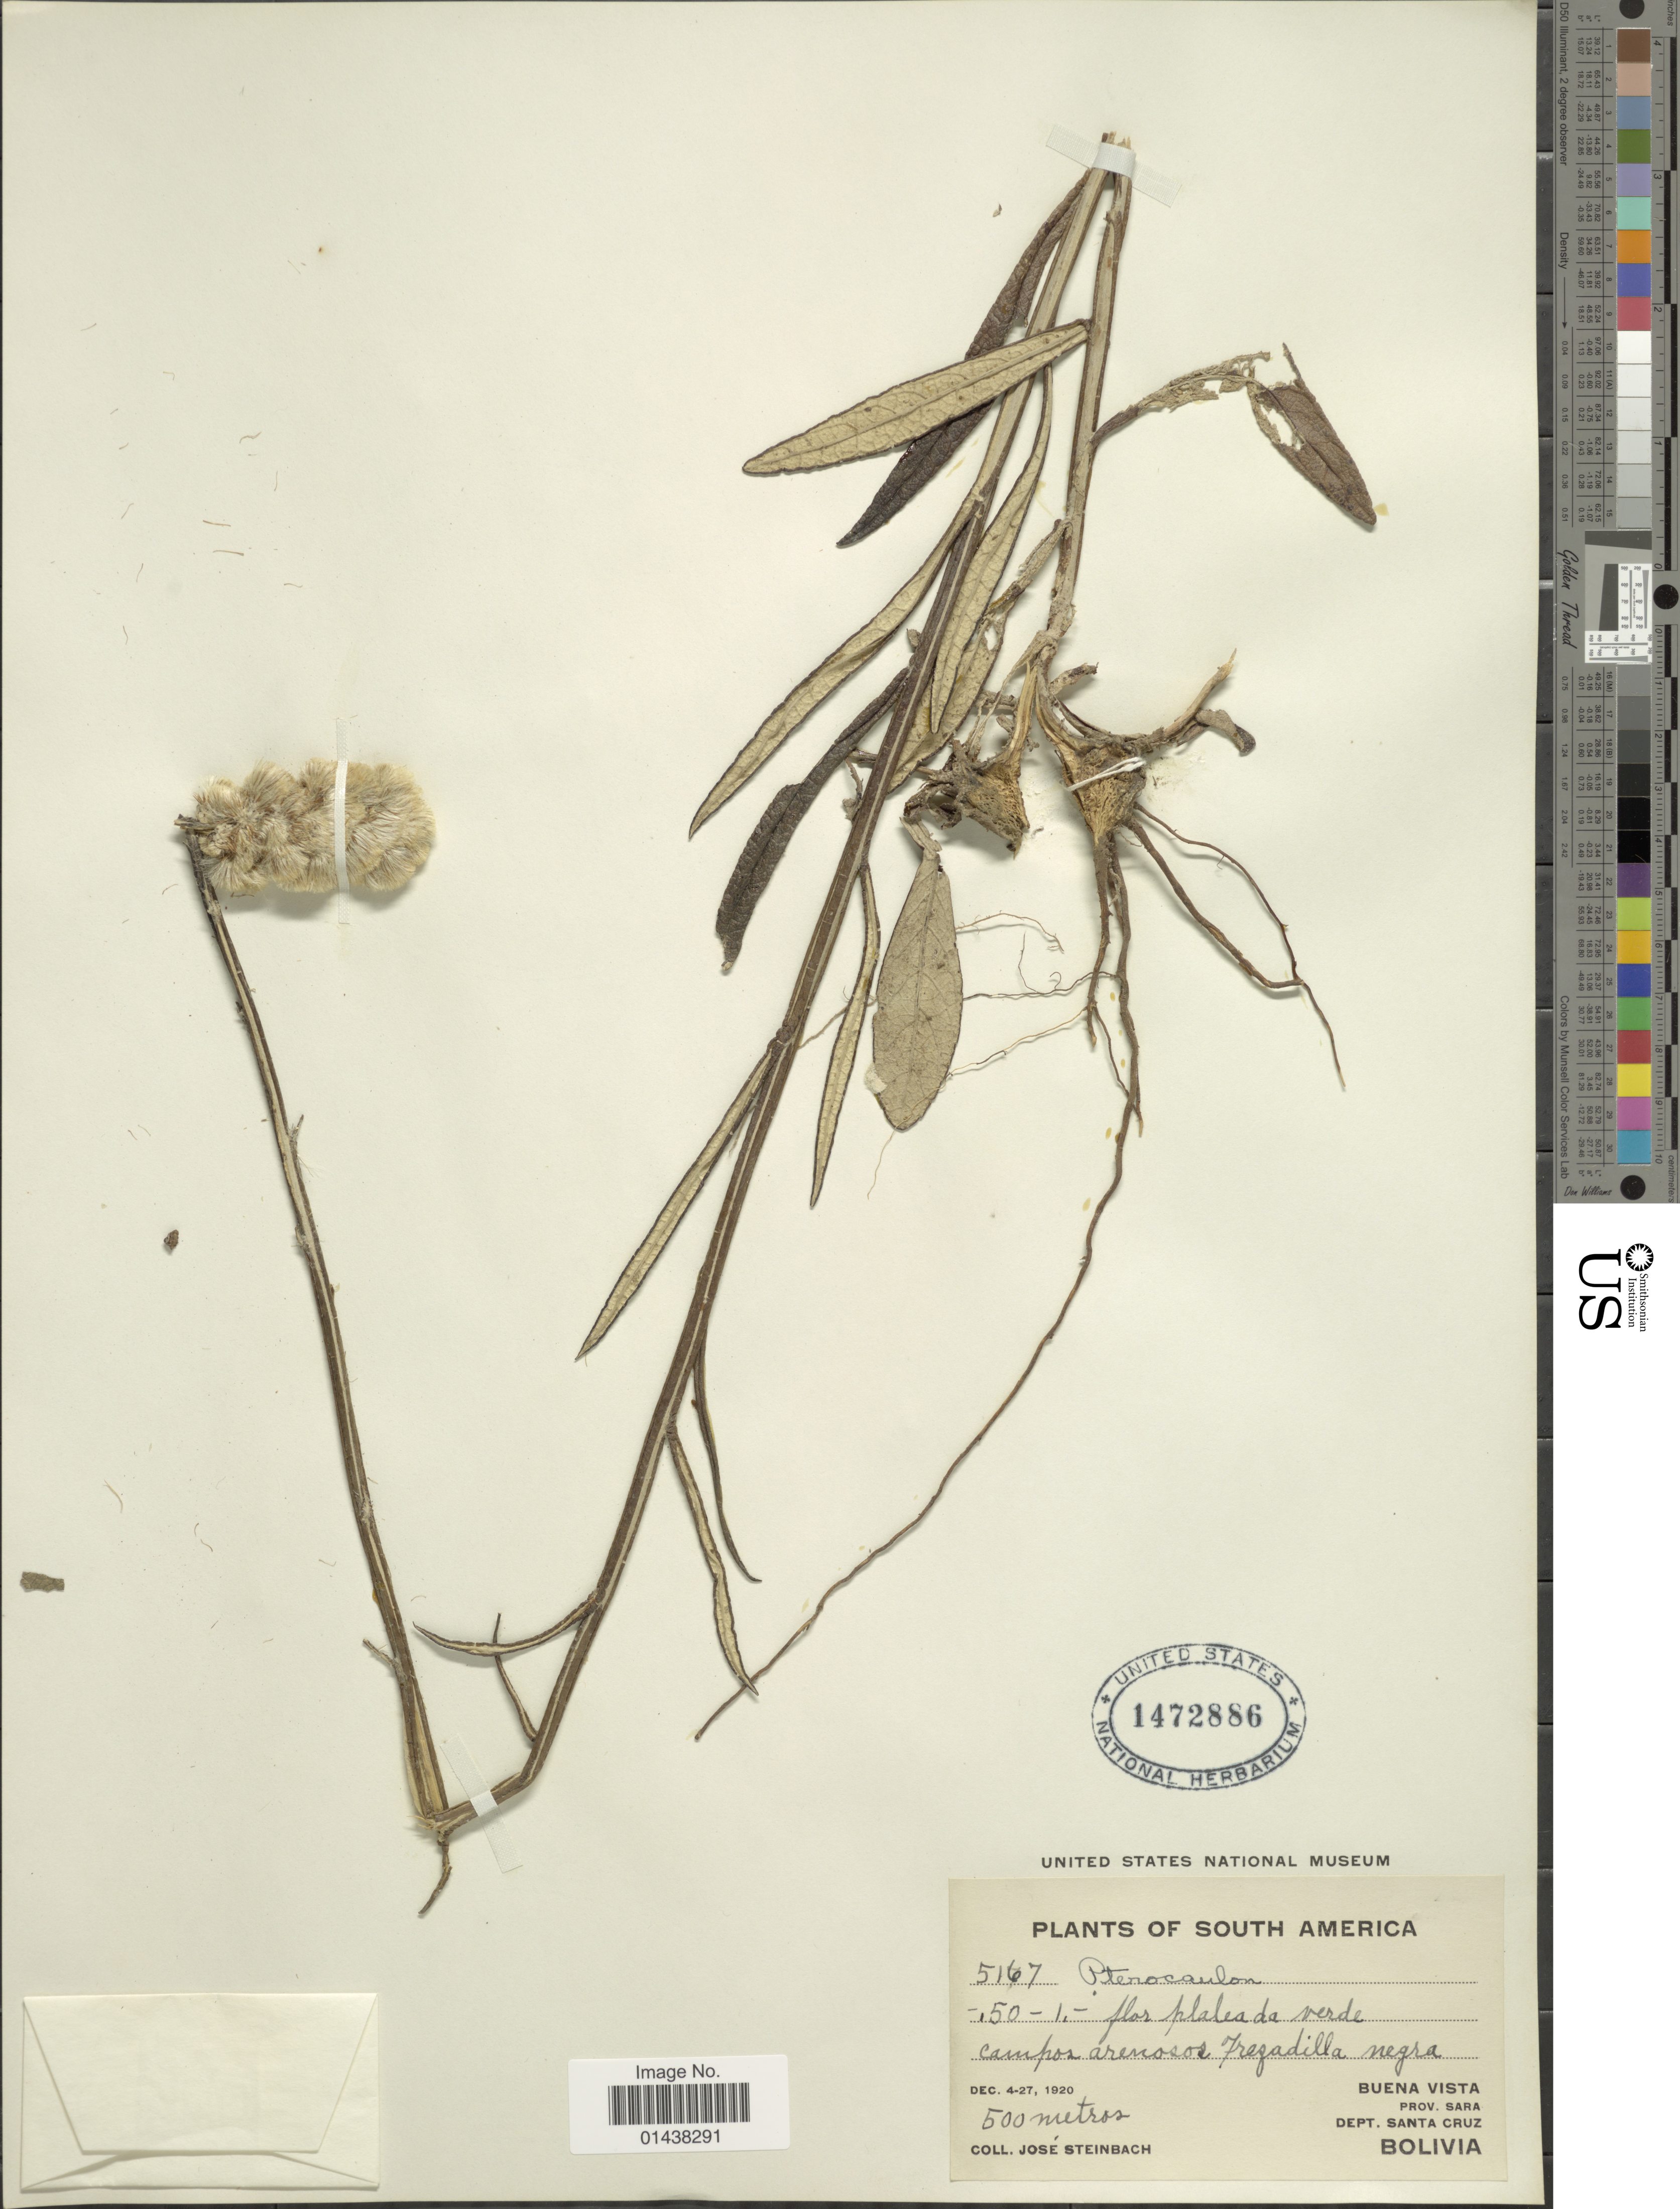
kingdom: Plantae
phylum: Tracheophyta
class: Magnoliopsida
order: Asterales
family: Asteraceae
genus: Pterocaulon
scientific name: Pterocaulon sp.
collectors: J. Steinbach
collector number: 5167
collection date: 1920-12-04/1920-12-27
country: Bolivia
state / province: Santa Cruz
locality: Buena Vista, Prov. Sara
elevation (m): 500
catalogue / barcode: US 1472886